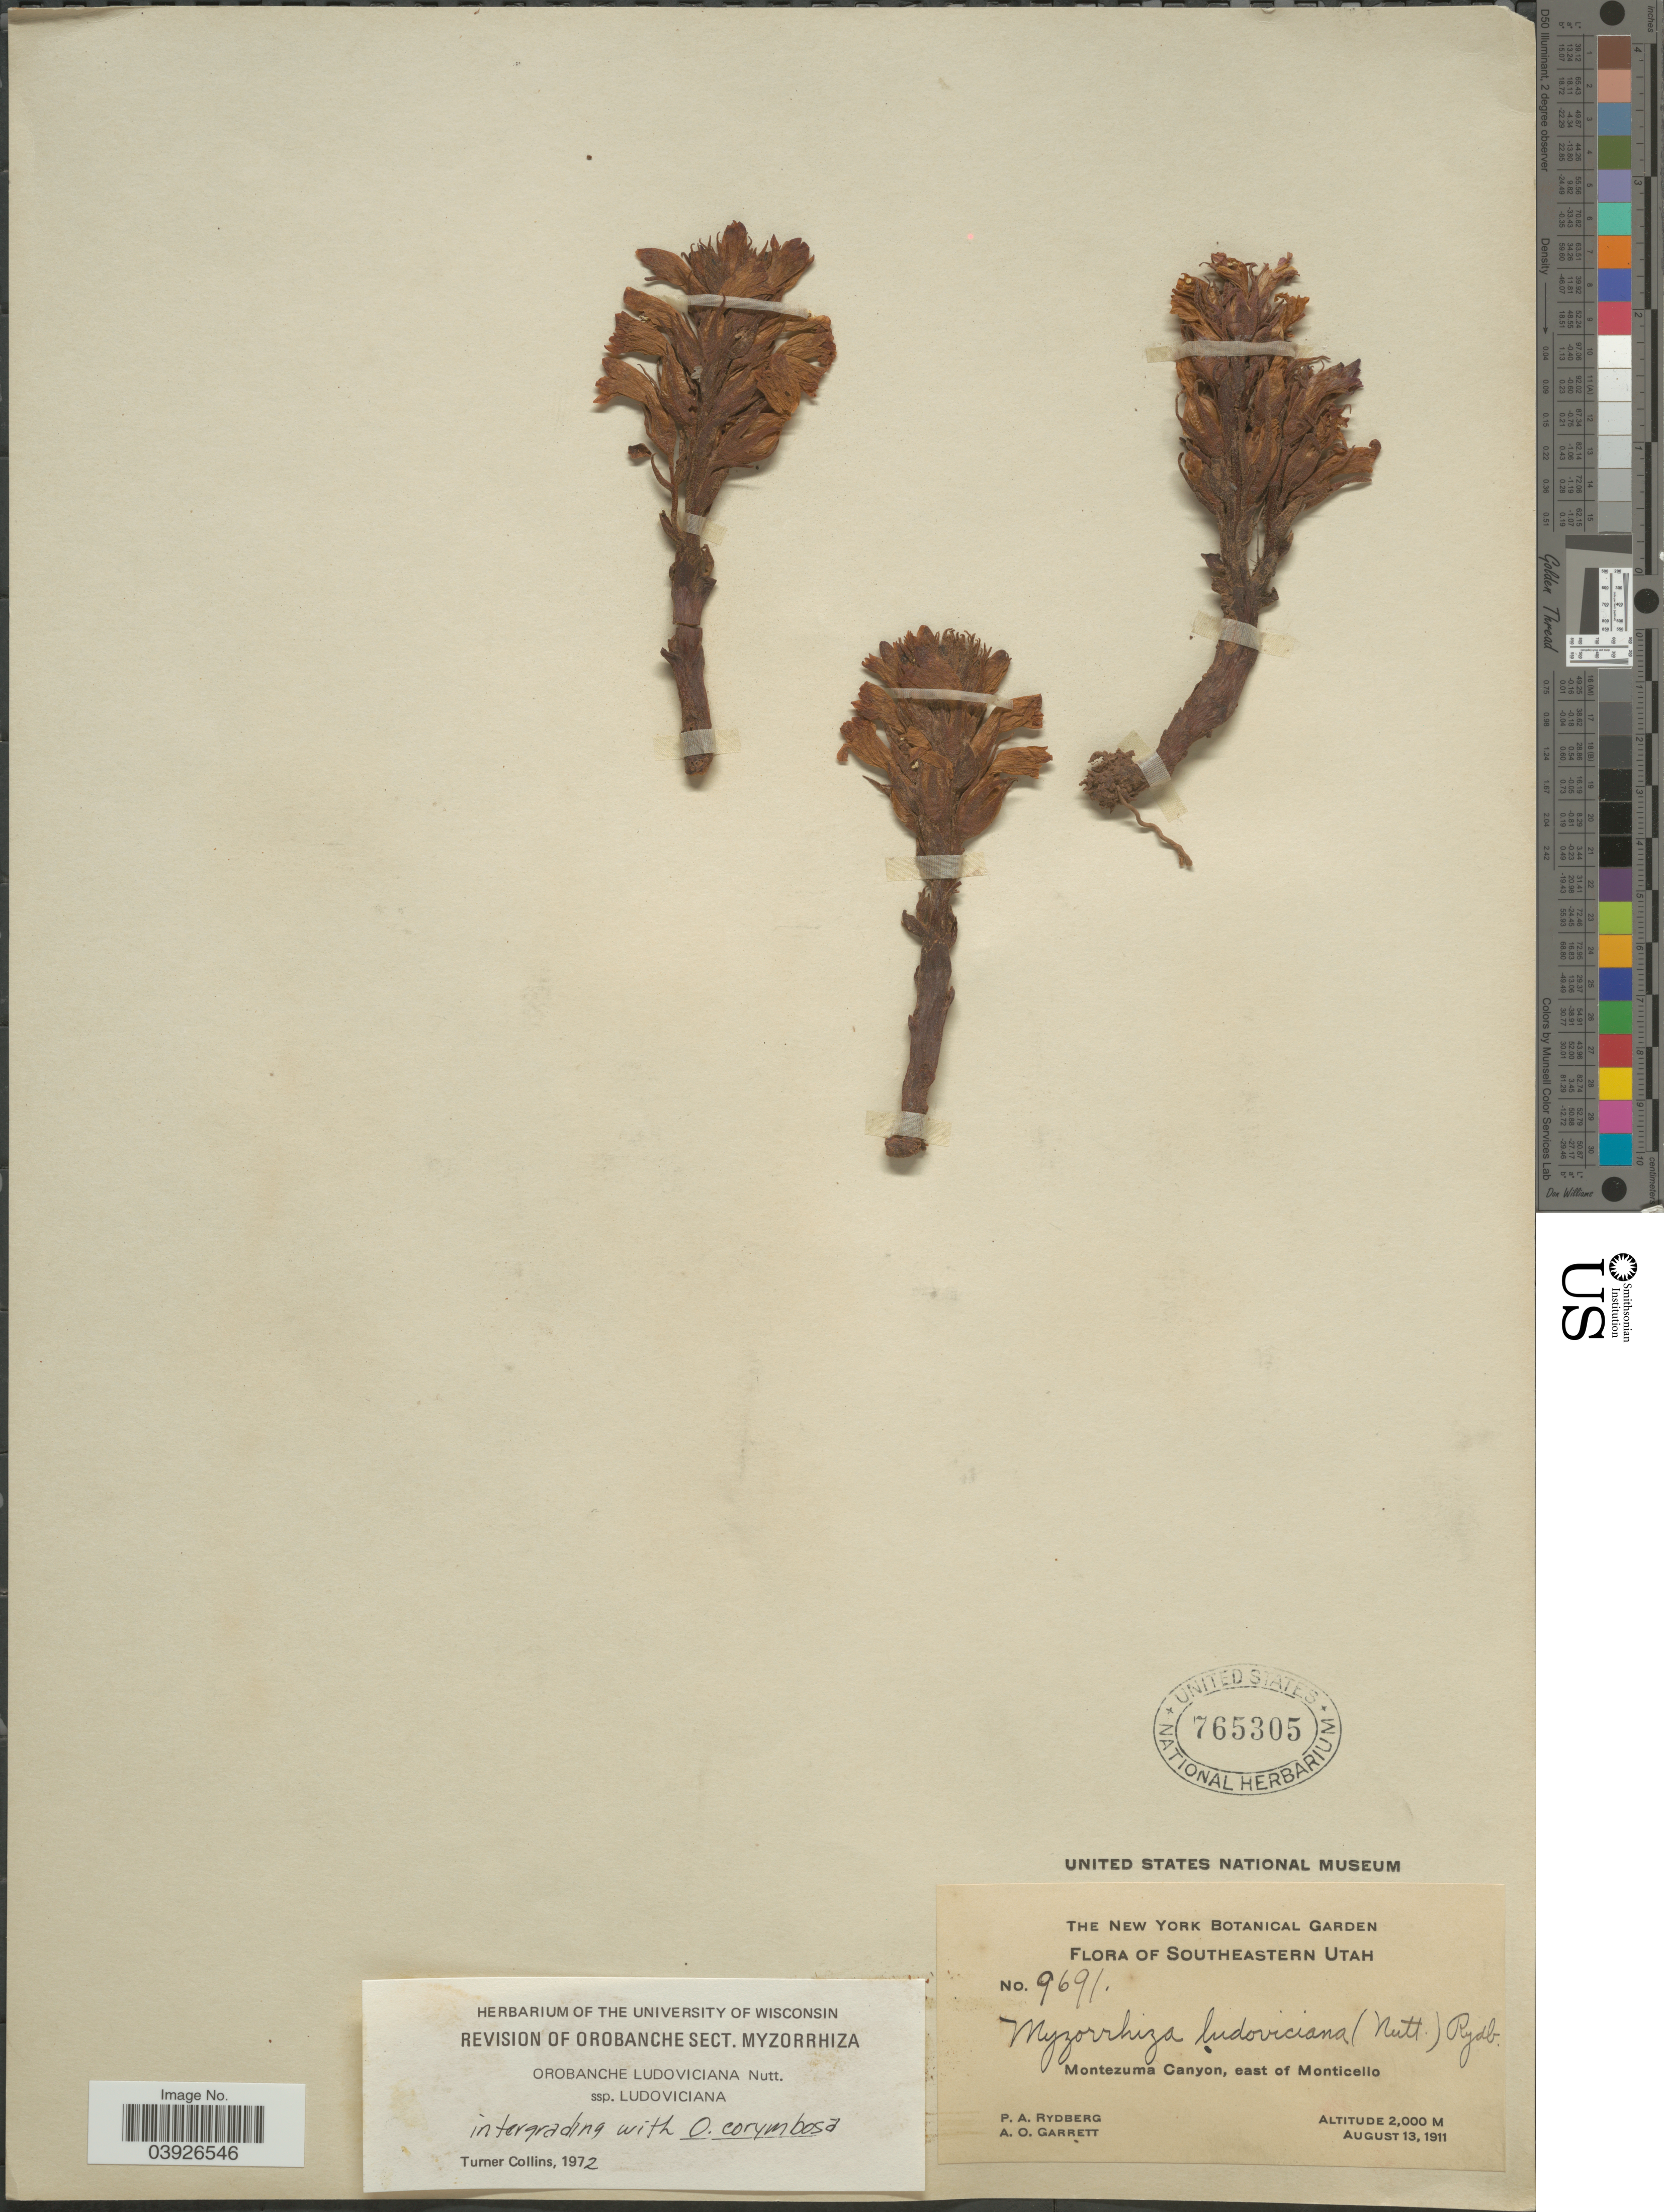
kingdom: Plantae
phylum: Tracheophyta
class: Magnoliopsida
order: Lamiales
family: Orobanchaceae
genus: Orobanche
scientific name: Orobanche ludoviciana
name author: Nutt.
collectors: P. A. Rydberg & A. O. Garrett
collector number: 9691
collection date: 1911-08-13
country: United States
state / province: Utah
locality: Southeastern Utah. Montezuma Canyon, east of Monticello.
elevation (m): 2000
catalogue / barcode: US 765305